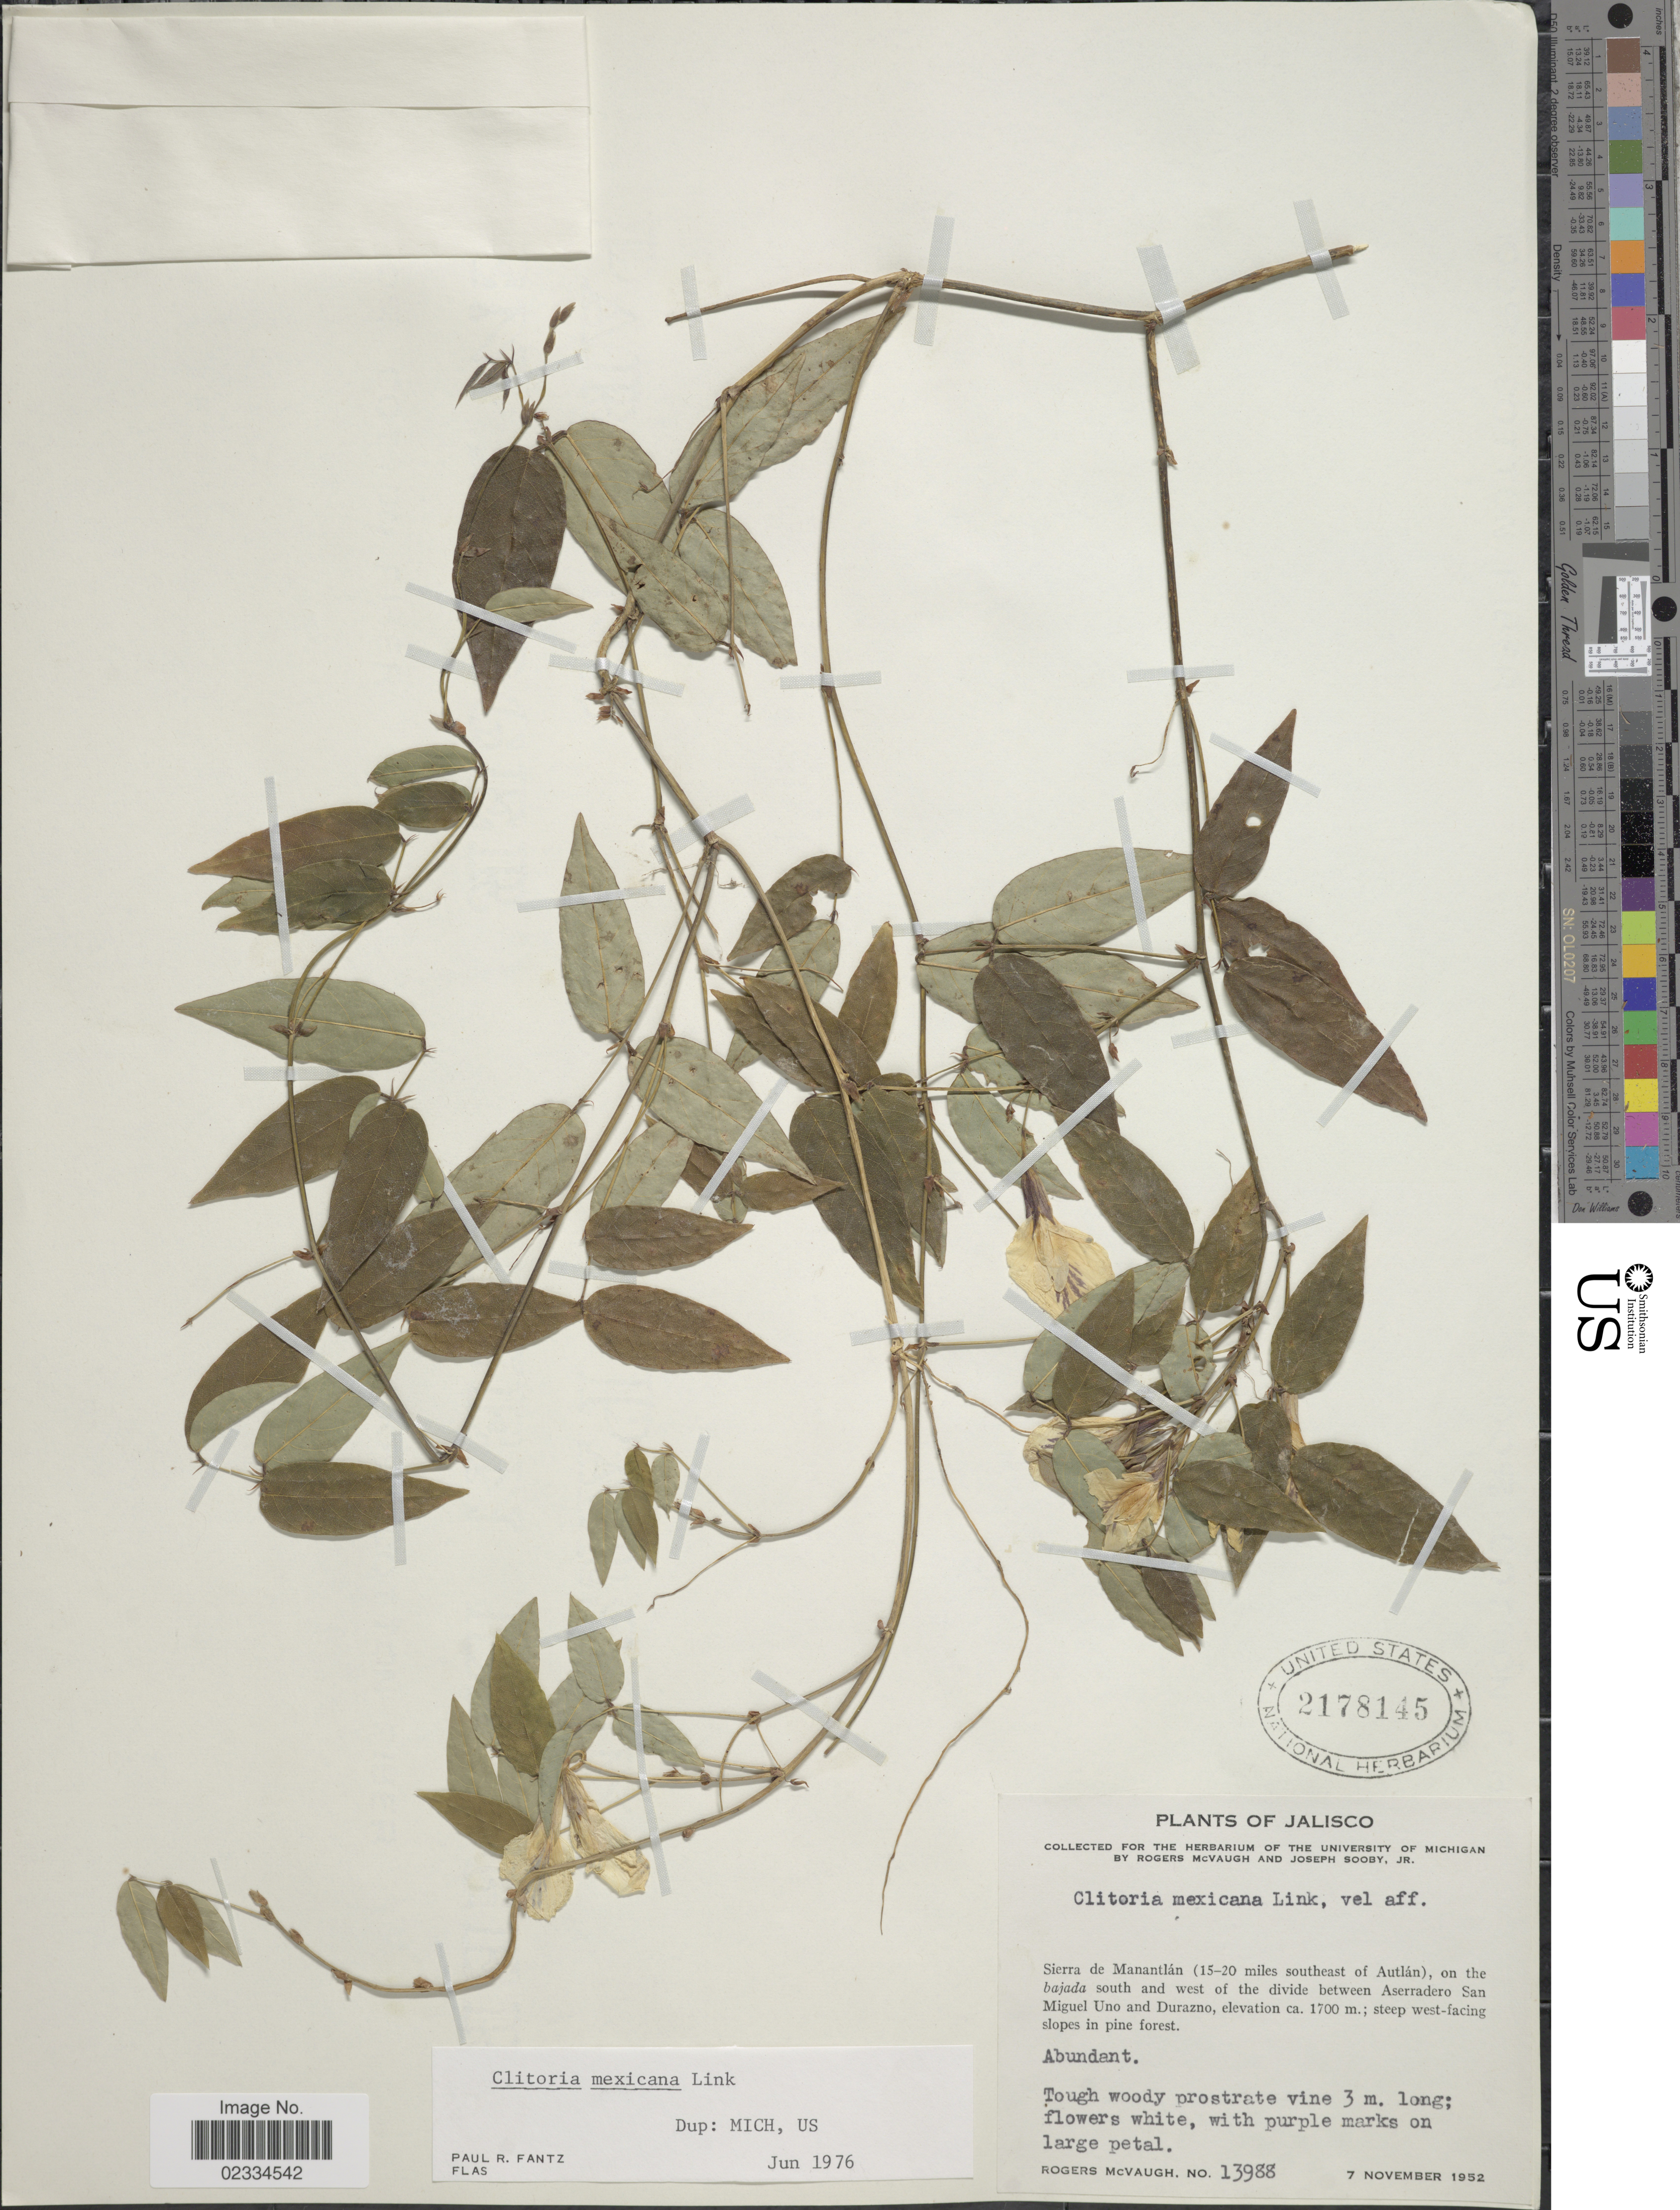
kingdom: Plantae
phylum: Tracheophyta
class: Magnoliopsida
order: Fabales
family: Fabaceae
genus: Clitoria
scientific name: Clitoria mexicana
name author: Link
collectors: R. McVaugh & J. Sooby Jr.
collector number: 13988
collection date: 1952-11-07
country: Mexico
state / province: Jalisco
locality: Sierra de Manantlán (15-20 miles southeast of Autlán) on the bajada south and west of the divide between Aserradero San Miguel Uno and Duranzo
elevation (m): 1700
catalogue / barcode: US 2178145